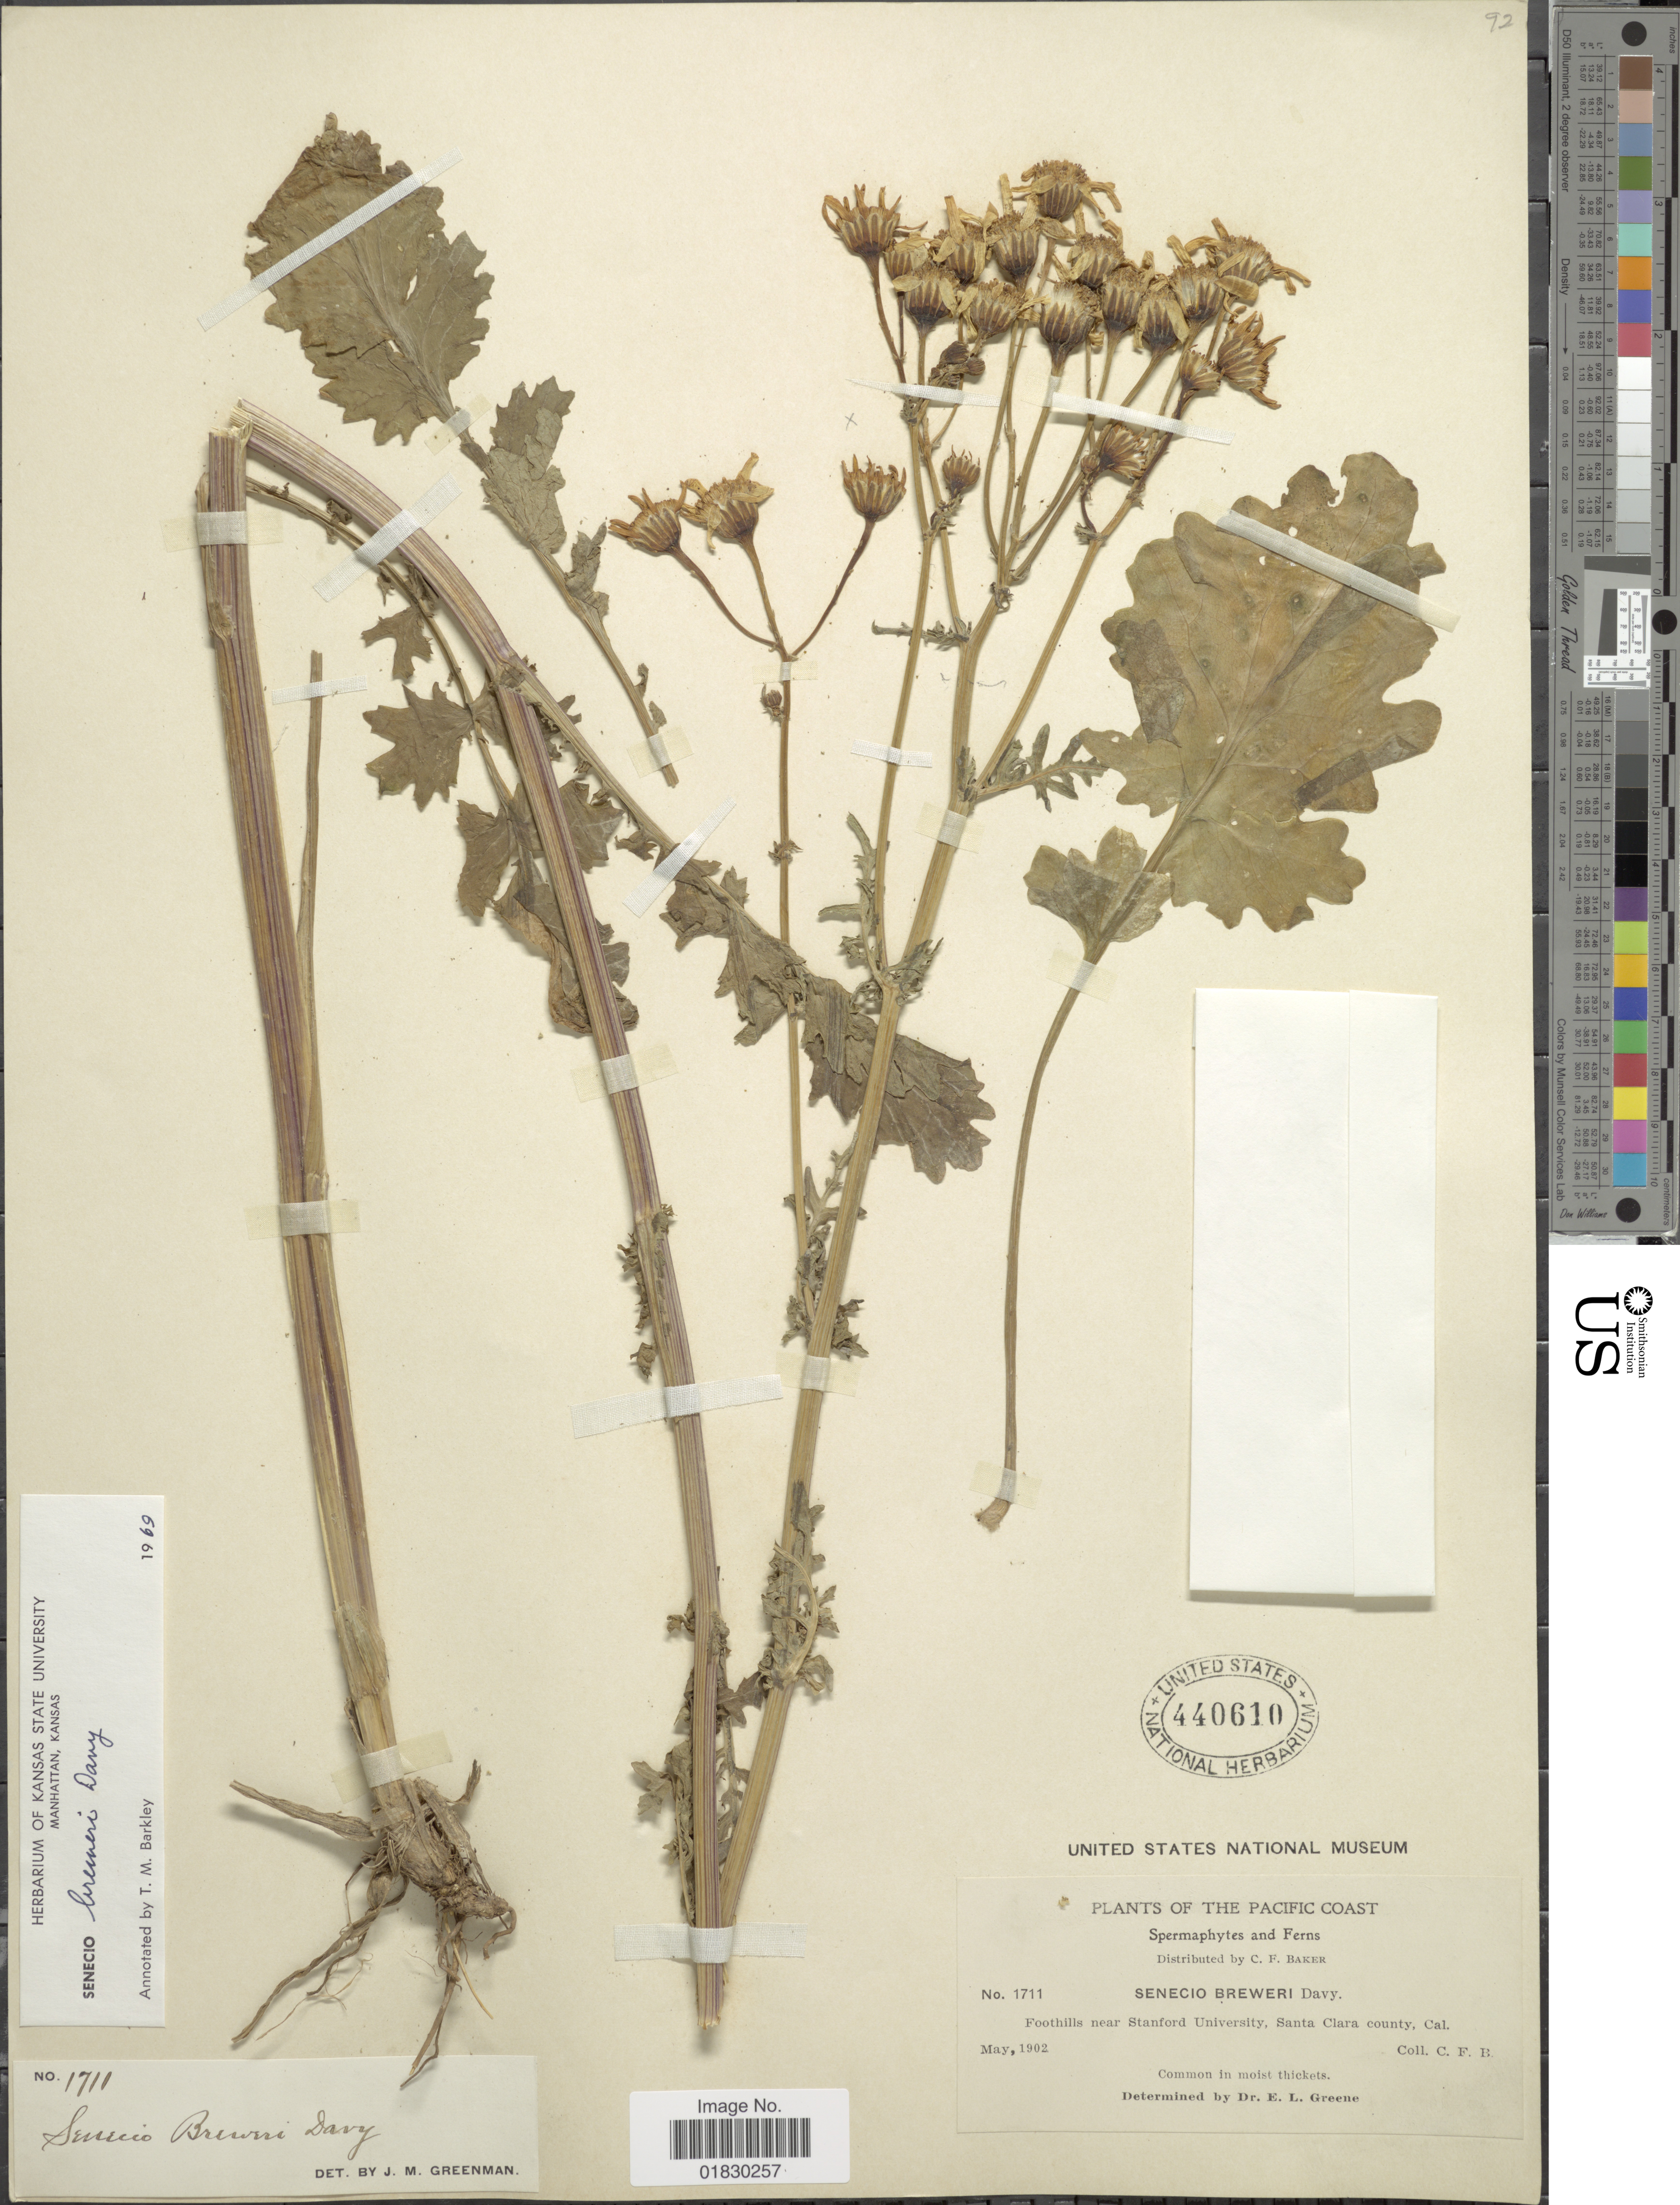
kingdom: Plantae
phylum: Tracheophyta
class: Magnoliopsida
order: Asterales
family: Asteraceae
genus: Packera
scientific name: Packera breweri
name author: (Burtt Davy) W.A. Weber & Á. Löve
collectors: C. F. Baker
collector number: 1711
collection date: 1902-05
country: United States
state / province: California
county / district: Santa Clara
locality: The Pacific Coast, Foothills near Stanford; University, Santa Clara County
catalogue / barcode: US 440610